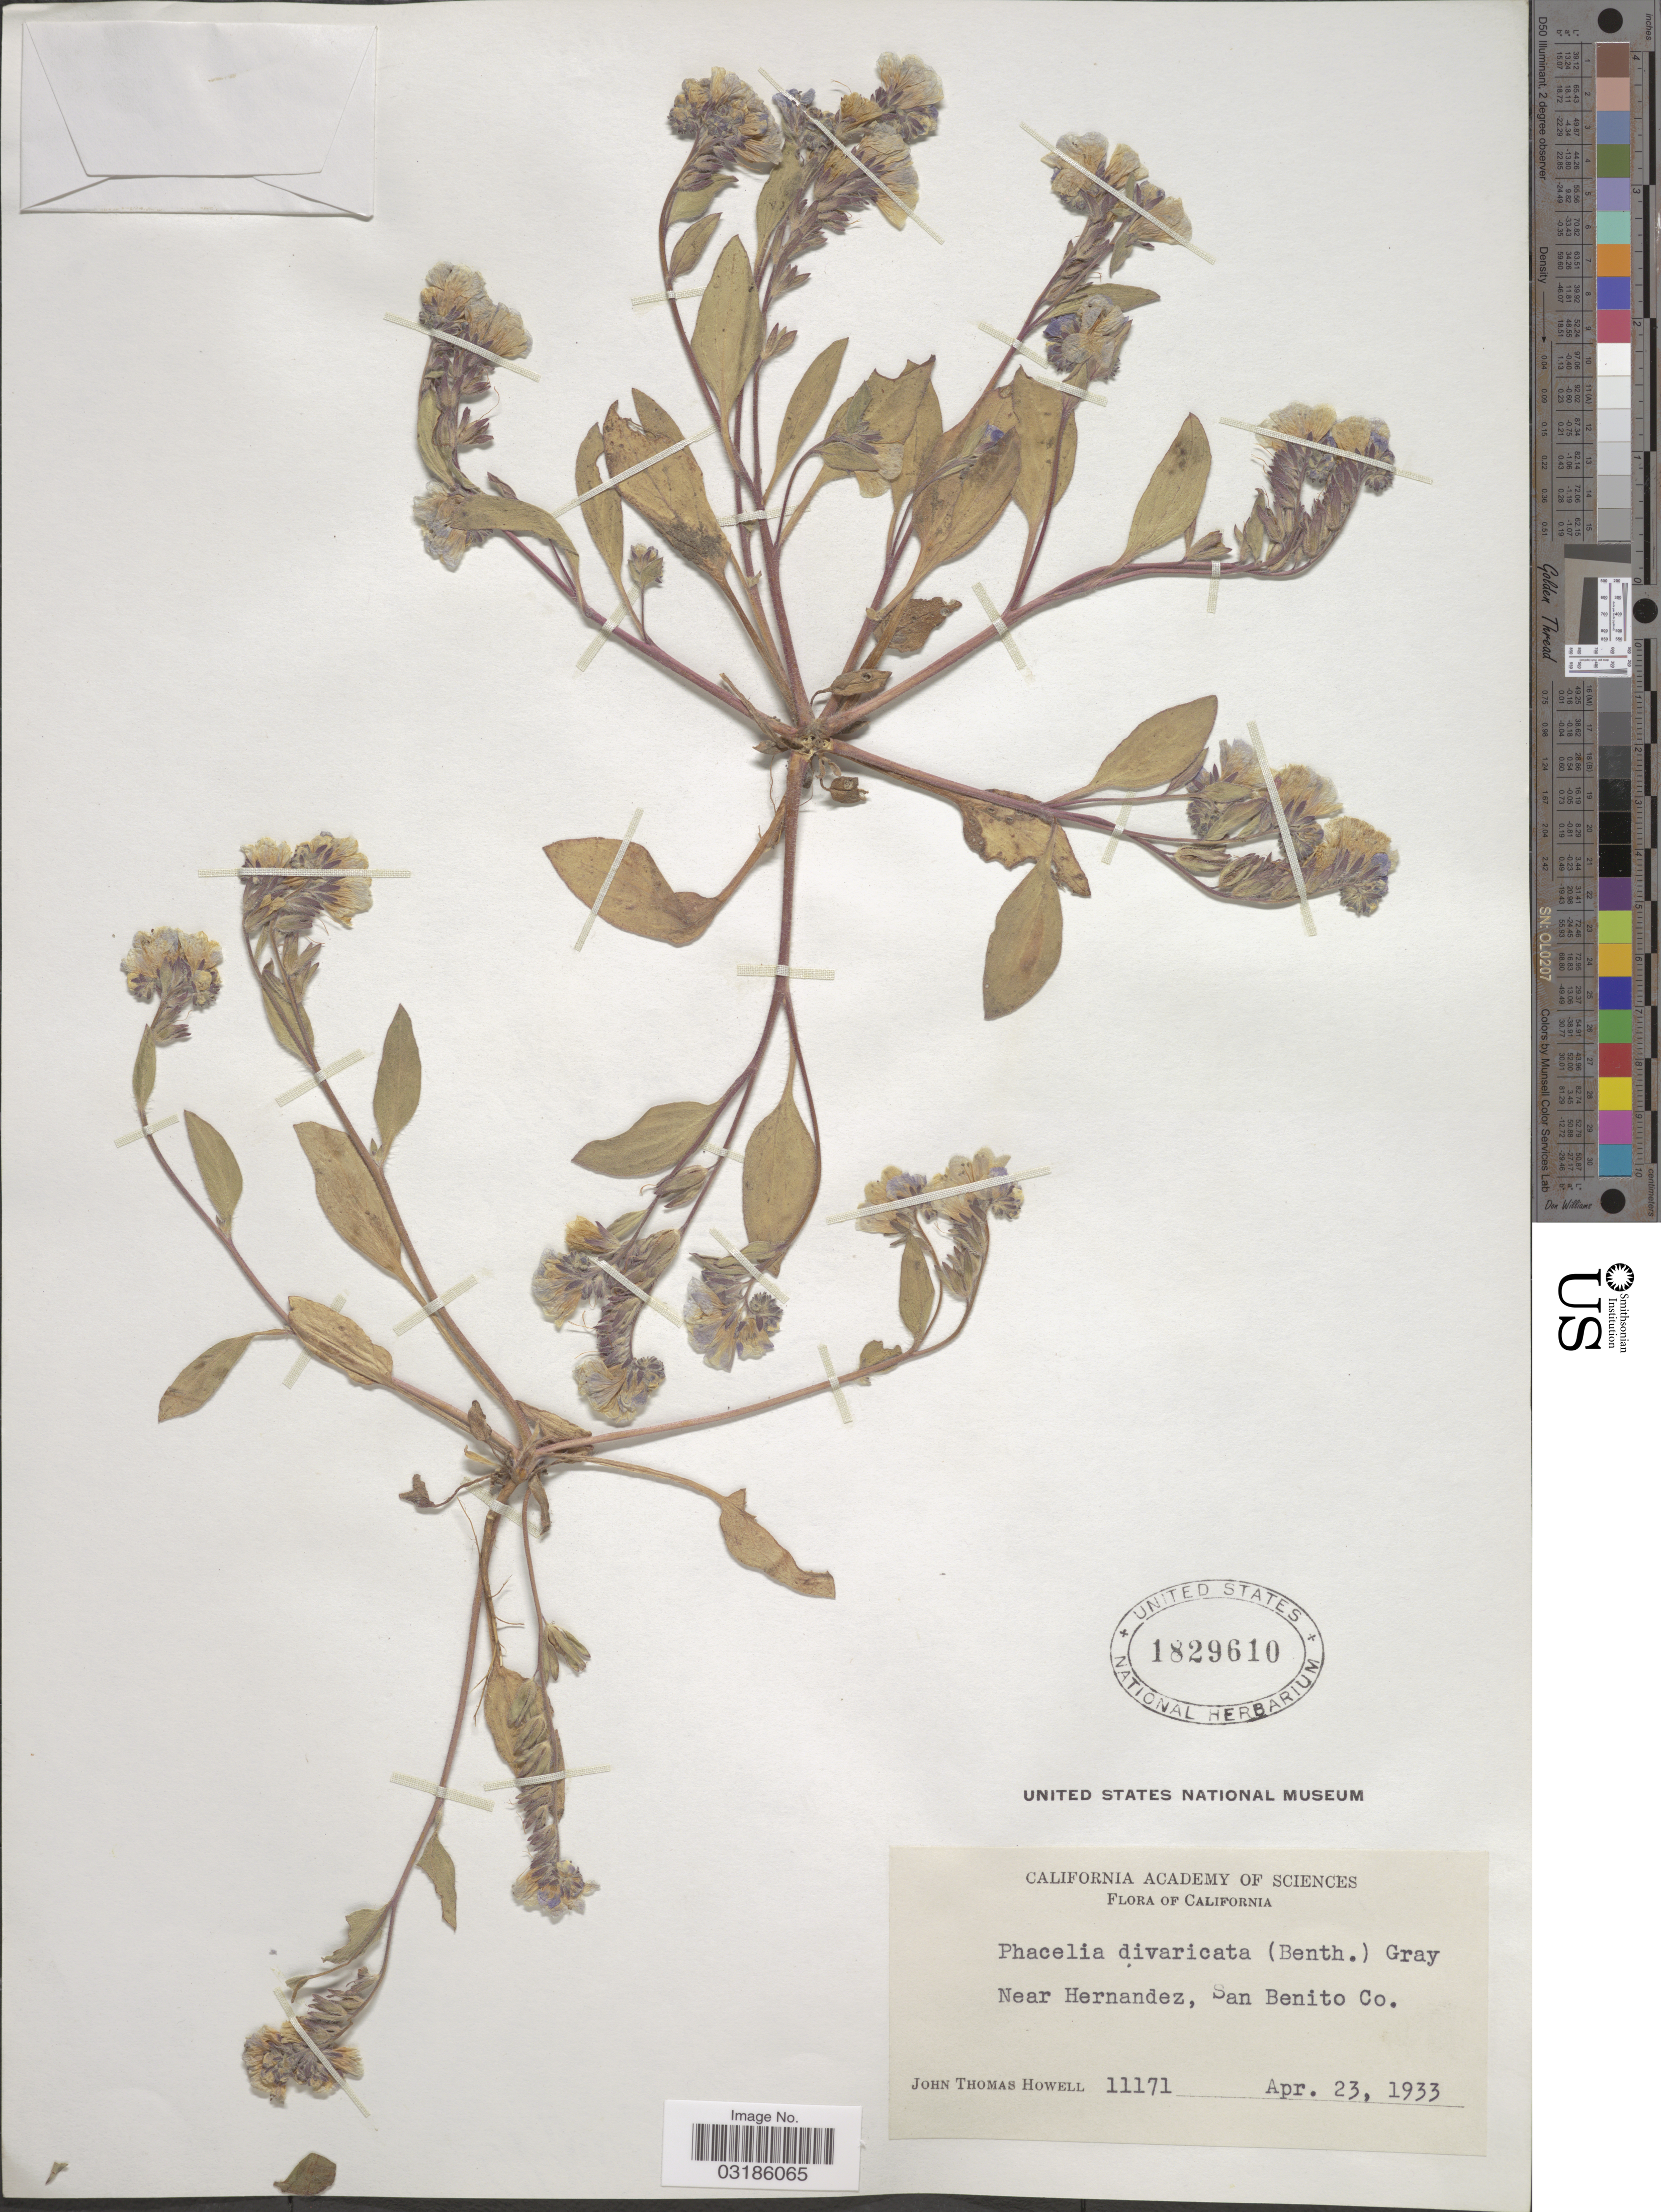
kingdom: Plantae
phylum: Tracheophyta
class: Magnoliopsida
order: Boraginales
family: Hydrophyllaceae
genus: Phacelia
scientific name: Phacelia divaricata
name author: (Benth.) A. Gray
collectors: J. T. Howell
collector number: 11171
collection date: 1933-04-23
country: United States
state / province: California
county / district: San Benito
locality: Near Hernandez, San Benito Co.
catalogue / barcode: US 1829610